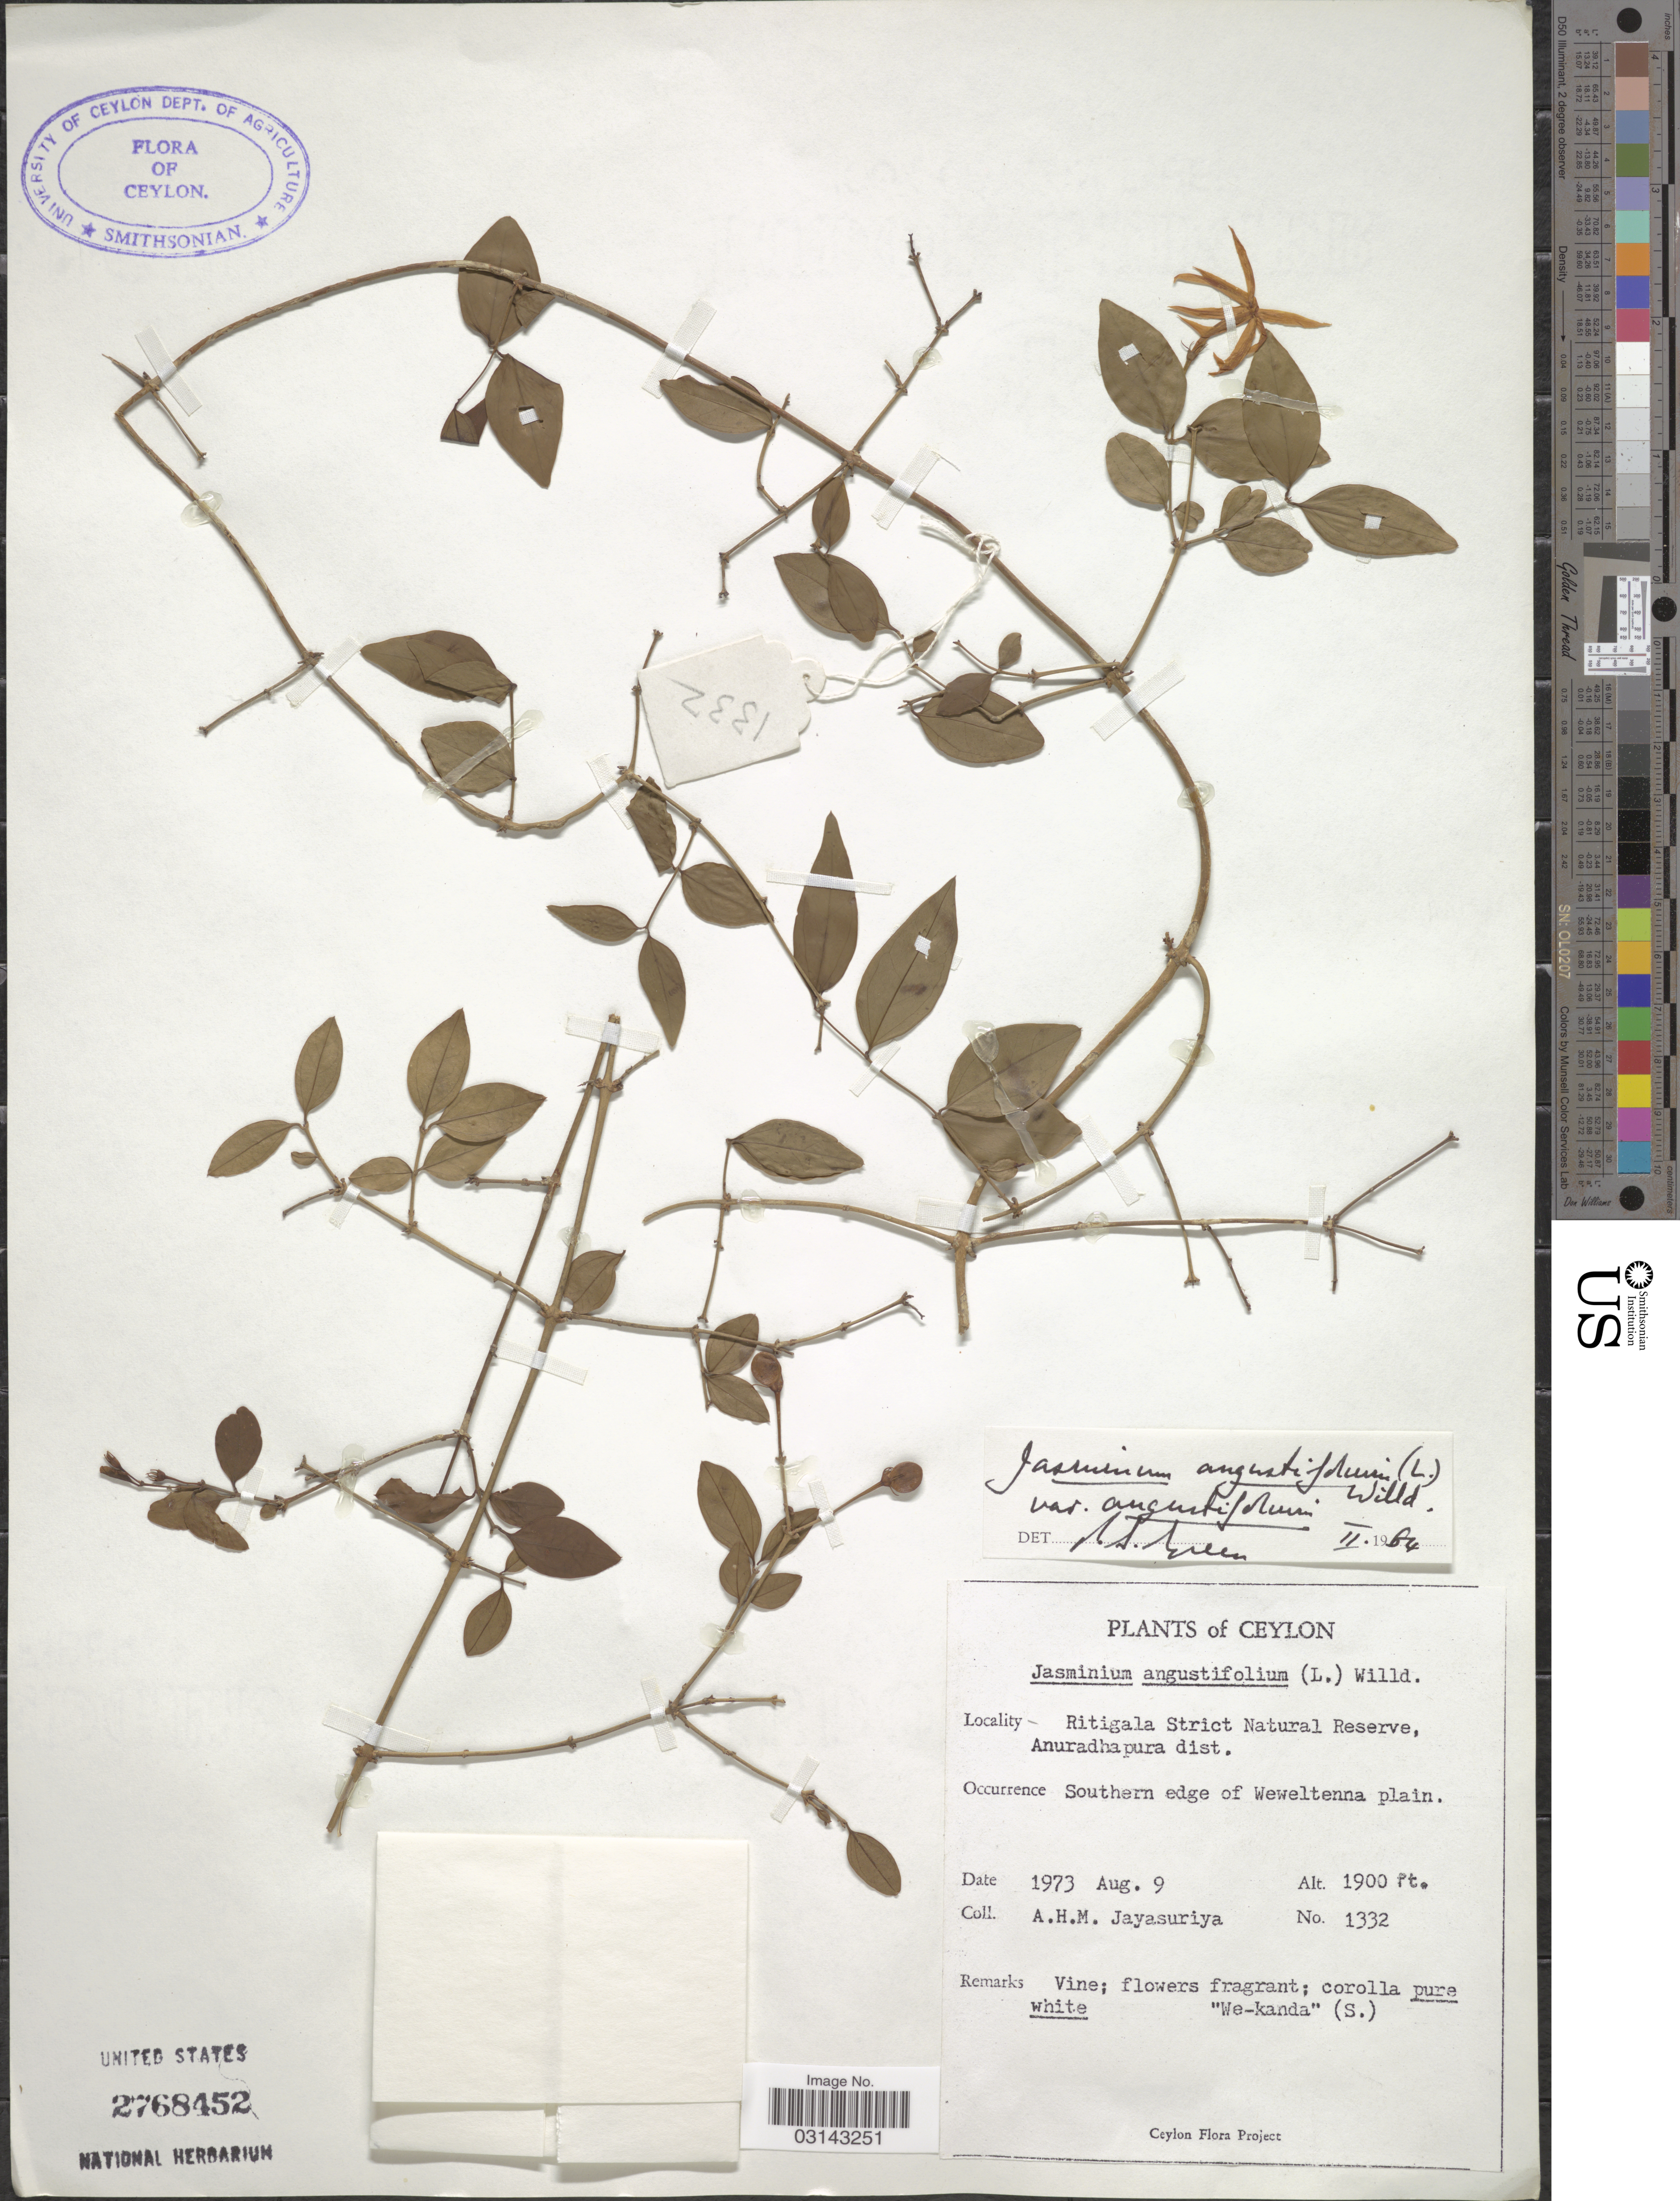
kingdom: Plantae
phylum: Tracheophyta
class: Magnoliopsida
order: Lamiales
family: Oleaceae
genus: Jasminum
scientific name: Jasminum angustifolium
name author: (L.) Willd.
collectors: A. H. Jayasuriya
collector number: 1332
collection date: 1973-08-09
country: Sri Lanka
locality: Ceylon. Ritigala Strict Natural Reserve, Anuradhapura dist. Southern edge of Weweltenna plain.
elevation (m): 579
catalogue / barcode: US 2768452